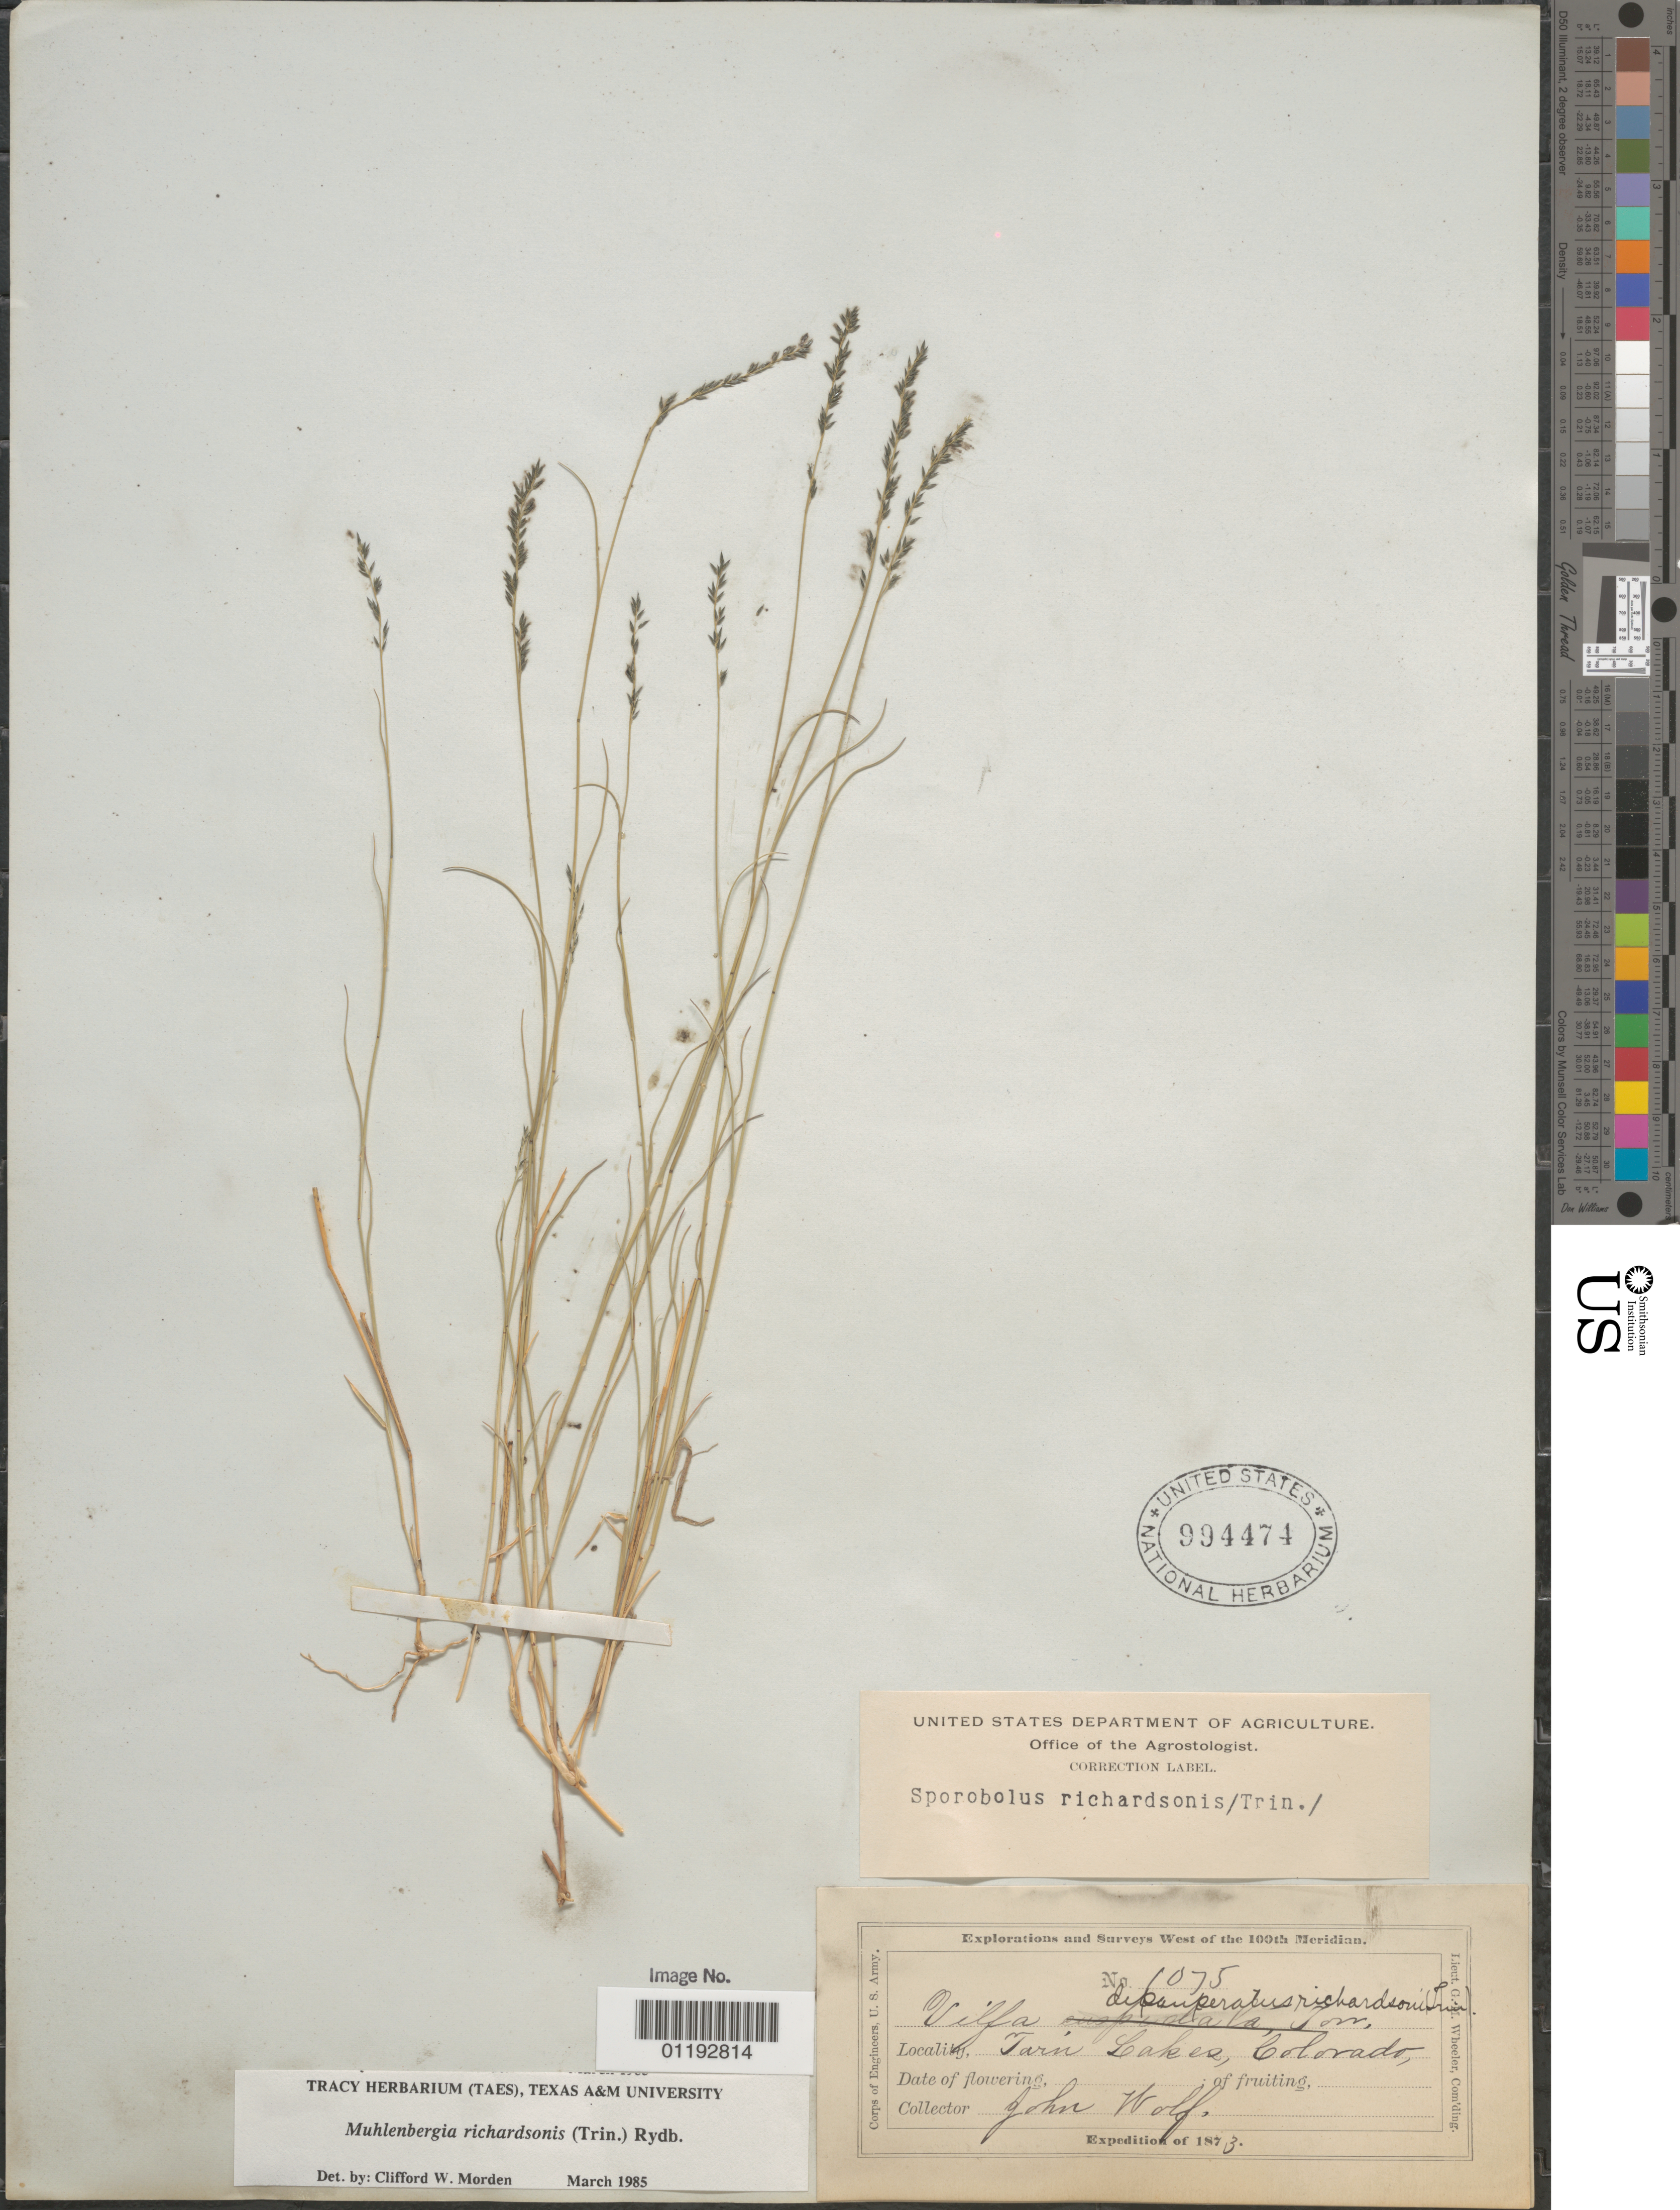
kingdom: Plantae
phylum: Tracheophyta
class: Liliopsida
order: Poales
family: Poaceae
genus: Muhlenbergia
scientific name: Muhlenbergia richardsonis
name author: (Trin.) Rydb.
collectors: J. Wolf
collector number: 1075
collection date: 1873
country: United States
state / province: Colorado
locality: Twin Lakes.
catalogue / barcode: US 994474